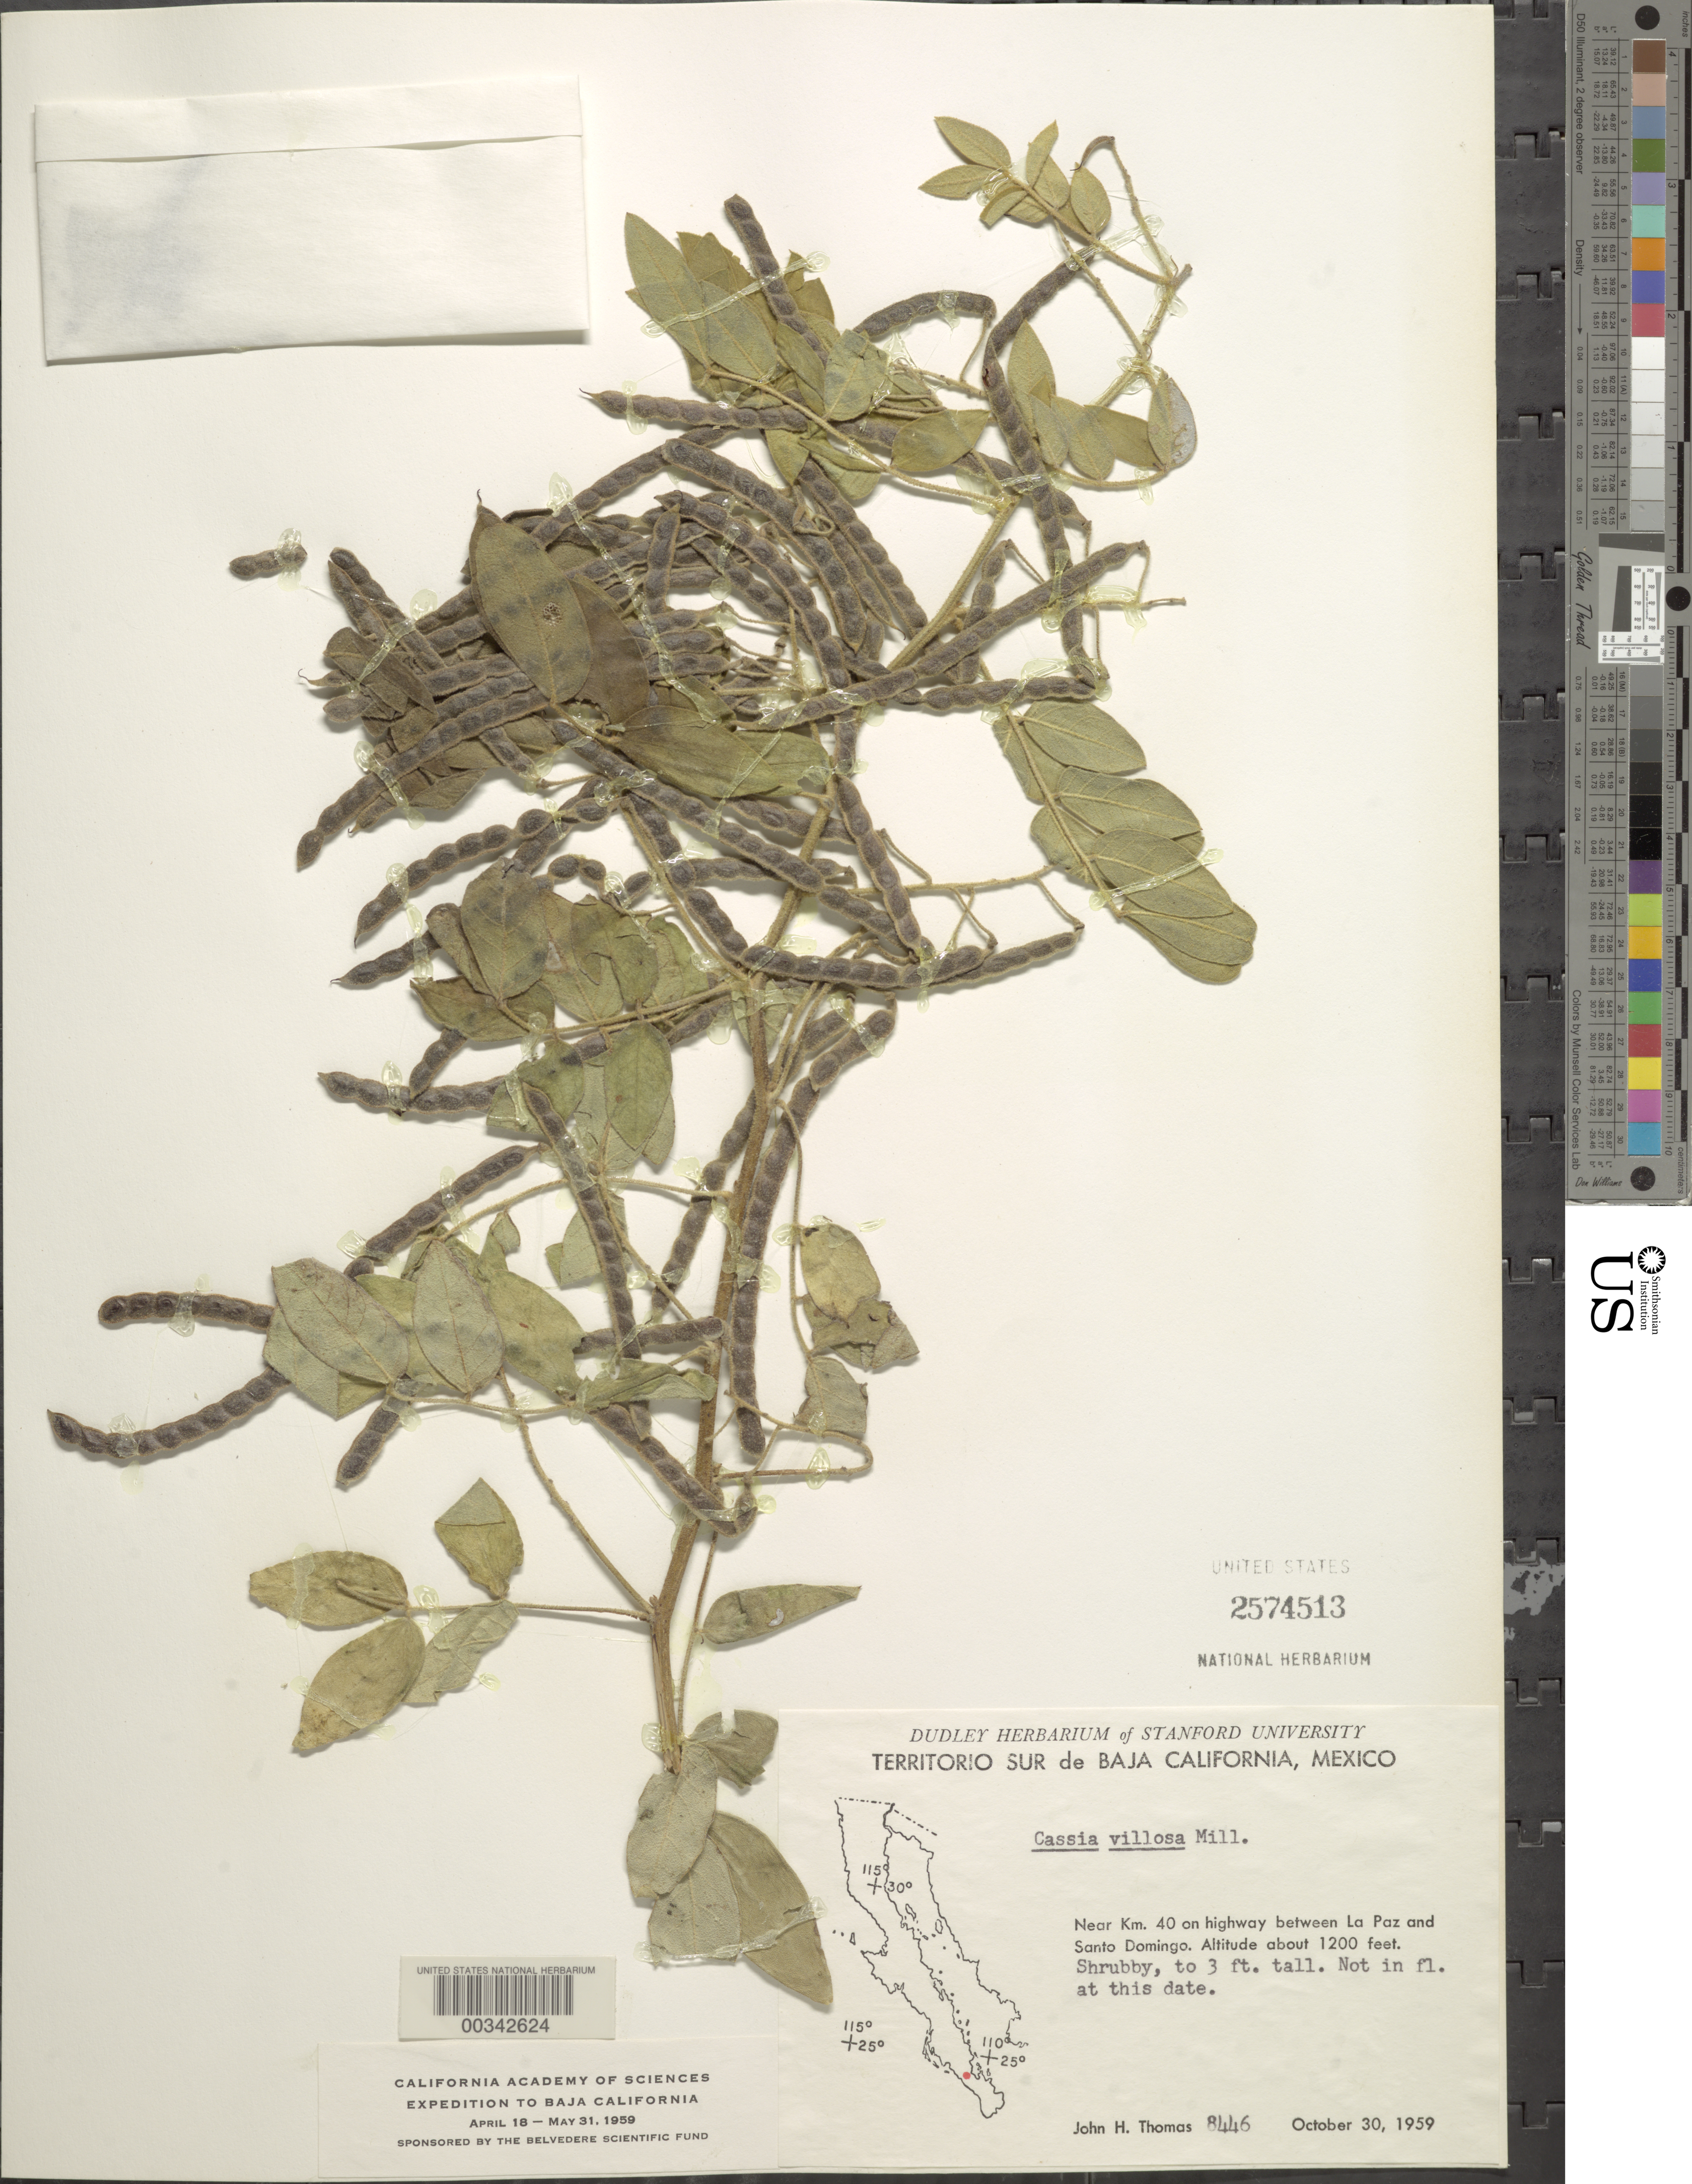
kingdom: Plantae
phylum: Tracheophyta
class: Magnoliopsida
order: Fabales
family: Fabaceae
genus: Senna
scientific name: Senna villosa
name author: (Mill.) H.S. Irwin & Barneby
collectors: J. H. Thomas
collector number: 8446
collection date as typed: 30 Oct 1959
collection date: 1959-10-30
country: Mexico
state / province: Baja California Sur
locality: Near km 40 on highway between La Paz and Santo Domingo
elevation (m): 70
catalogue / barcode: US 2574513